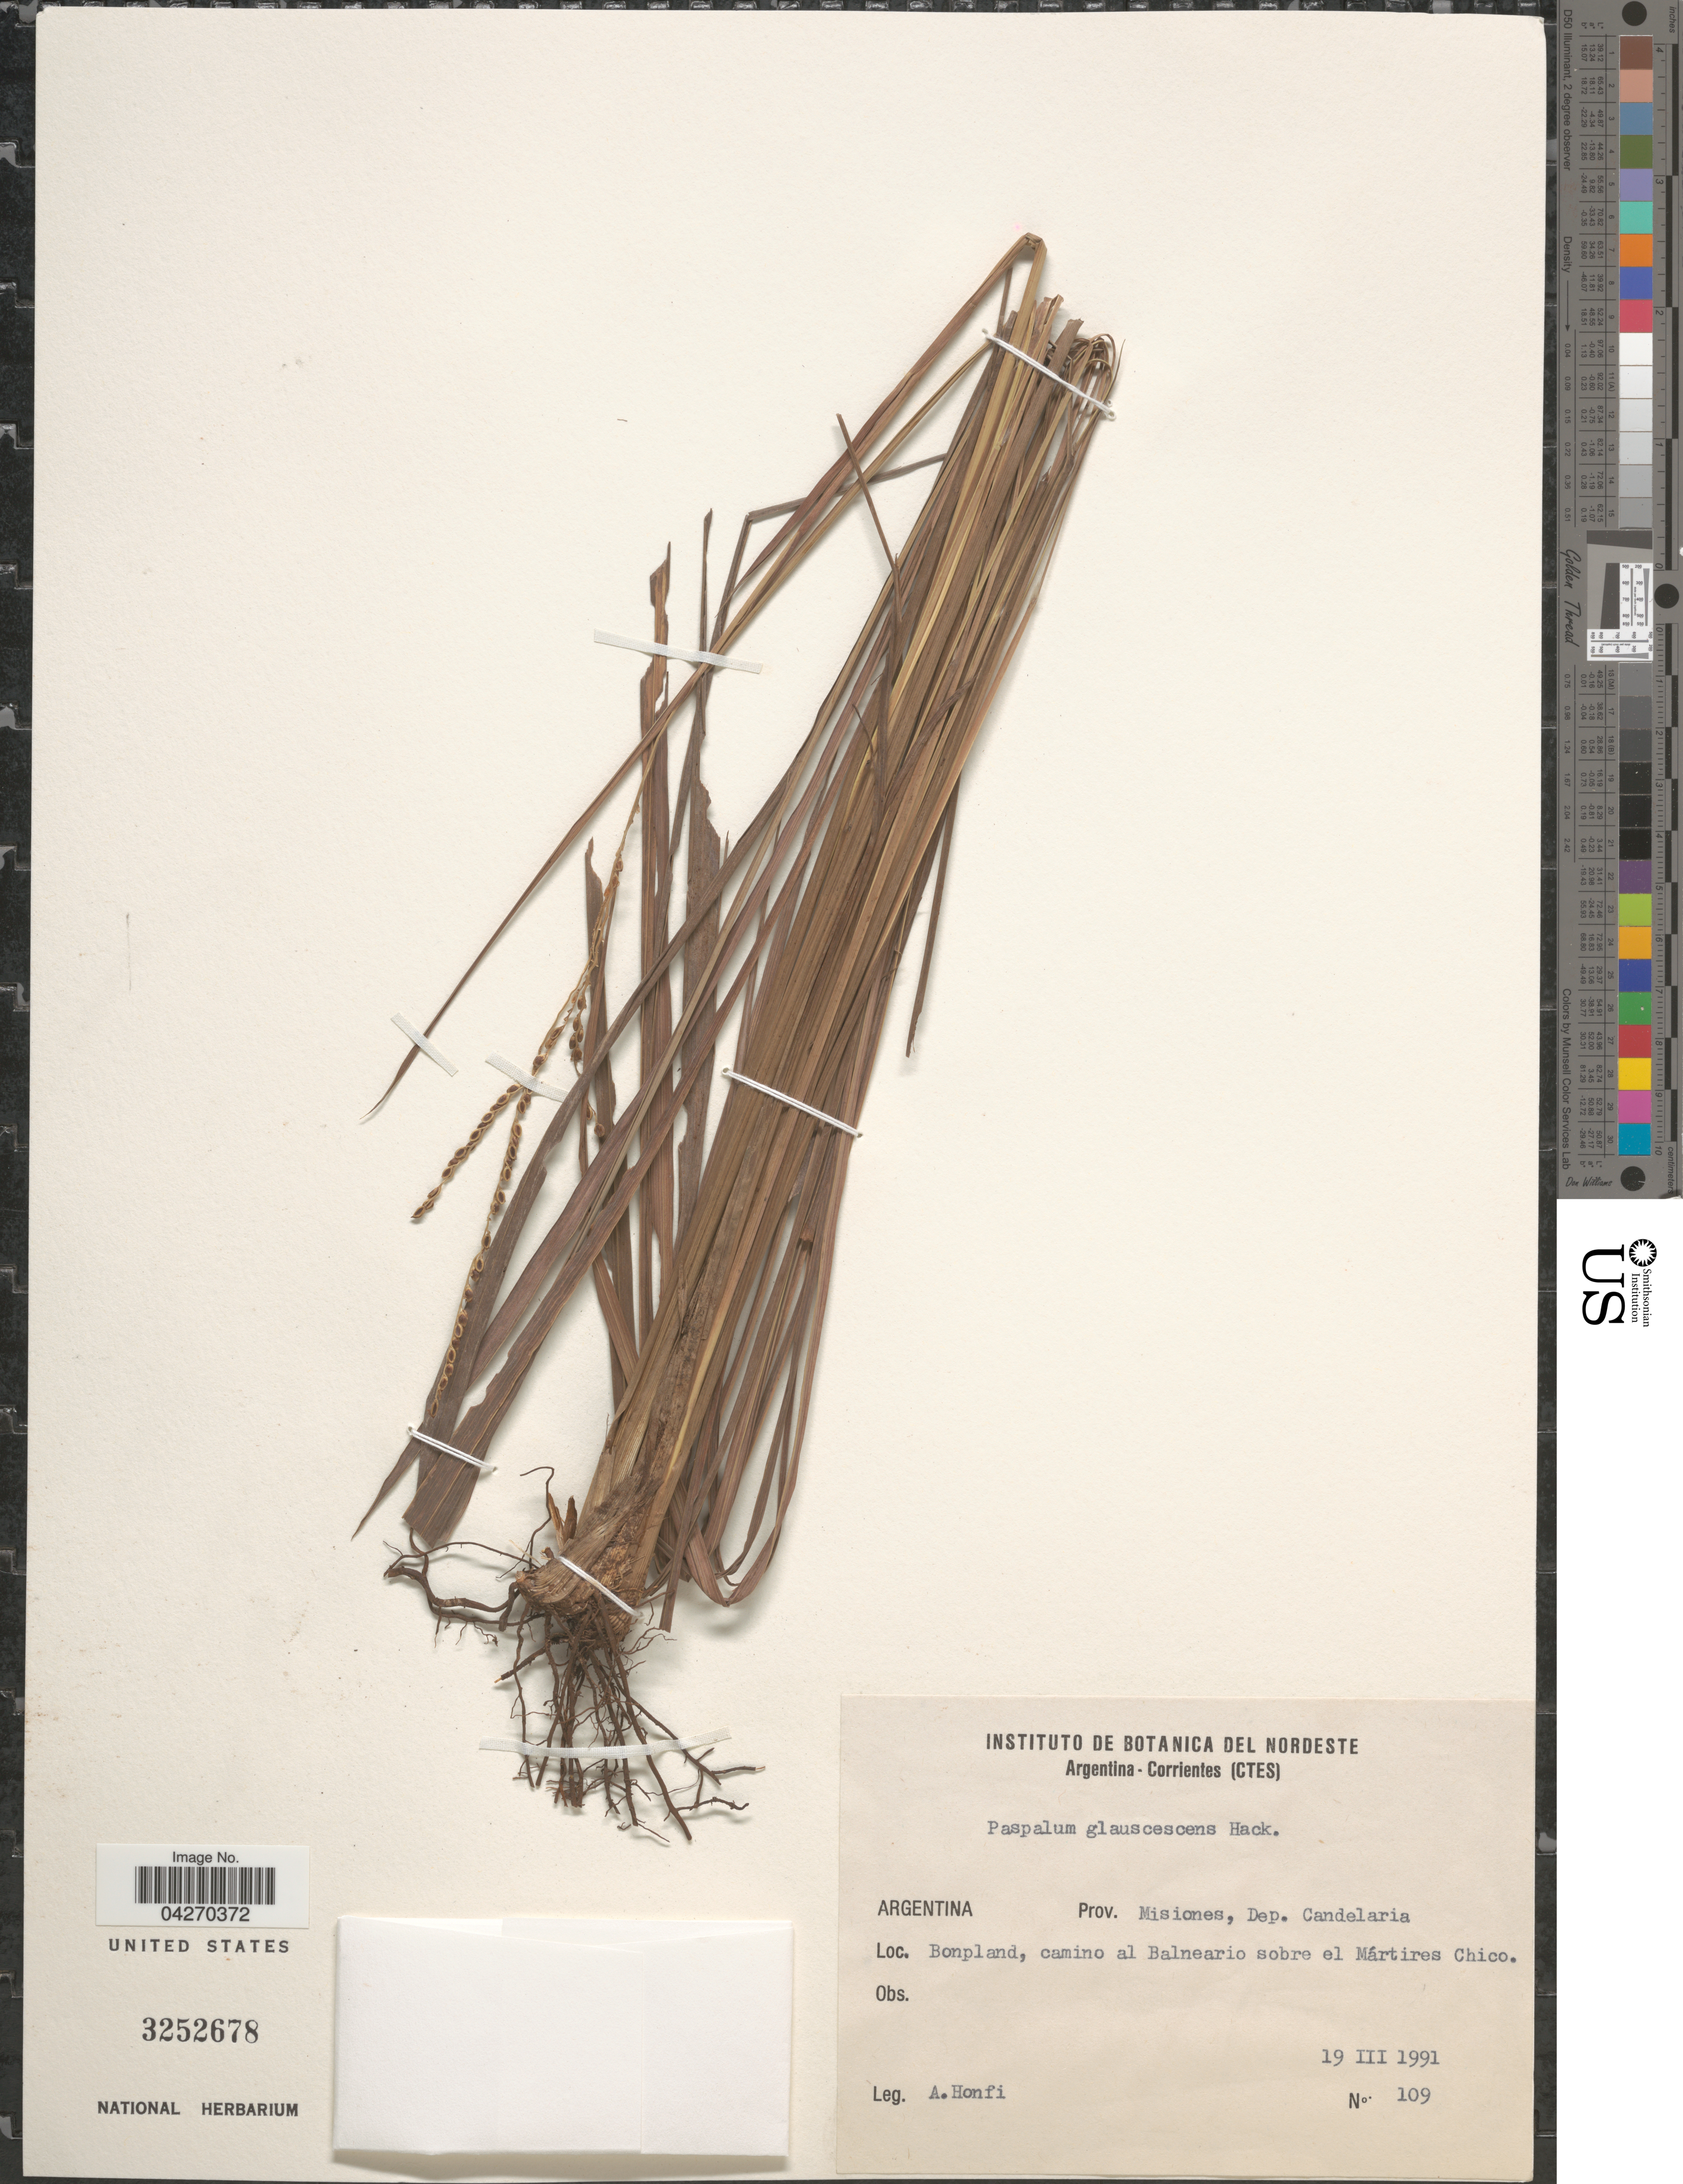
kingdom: Plantae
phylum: Tracheophyta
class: Liliopsida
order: Poales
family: Poaceae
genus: Paspalum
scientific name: Paspalum glaucescens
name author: Hack.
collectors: A. Honfi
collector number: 109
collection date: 1991-03-19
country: Argentina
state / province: Misiones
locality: Dep. Candelaria. Bonpland, camino al Balneario sobre el Mártires Chico.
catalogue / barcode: US 3252678